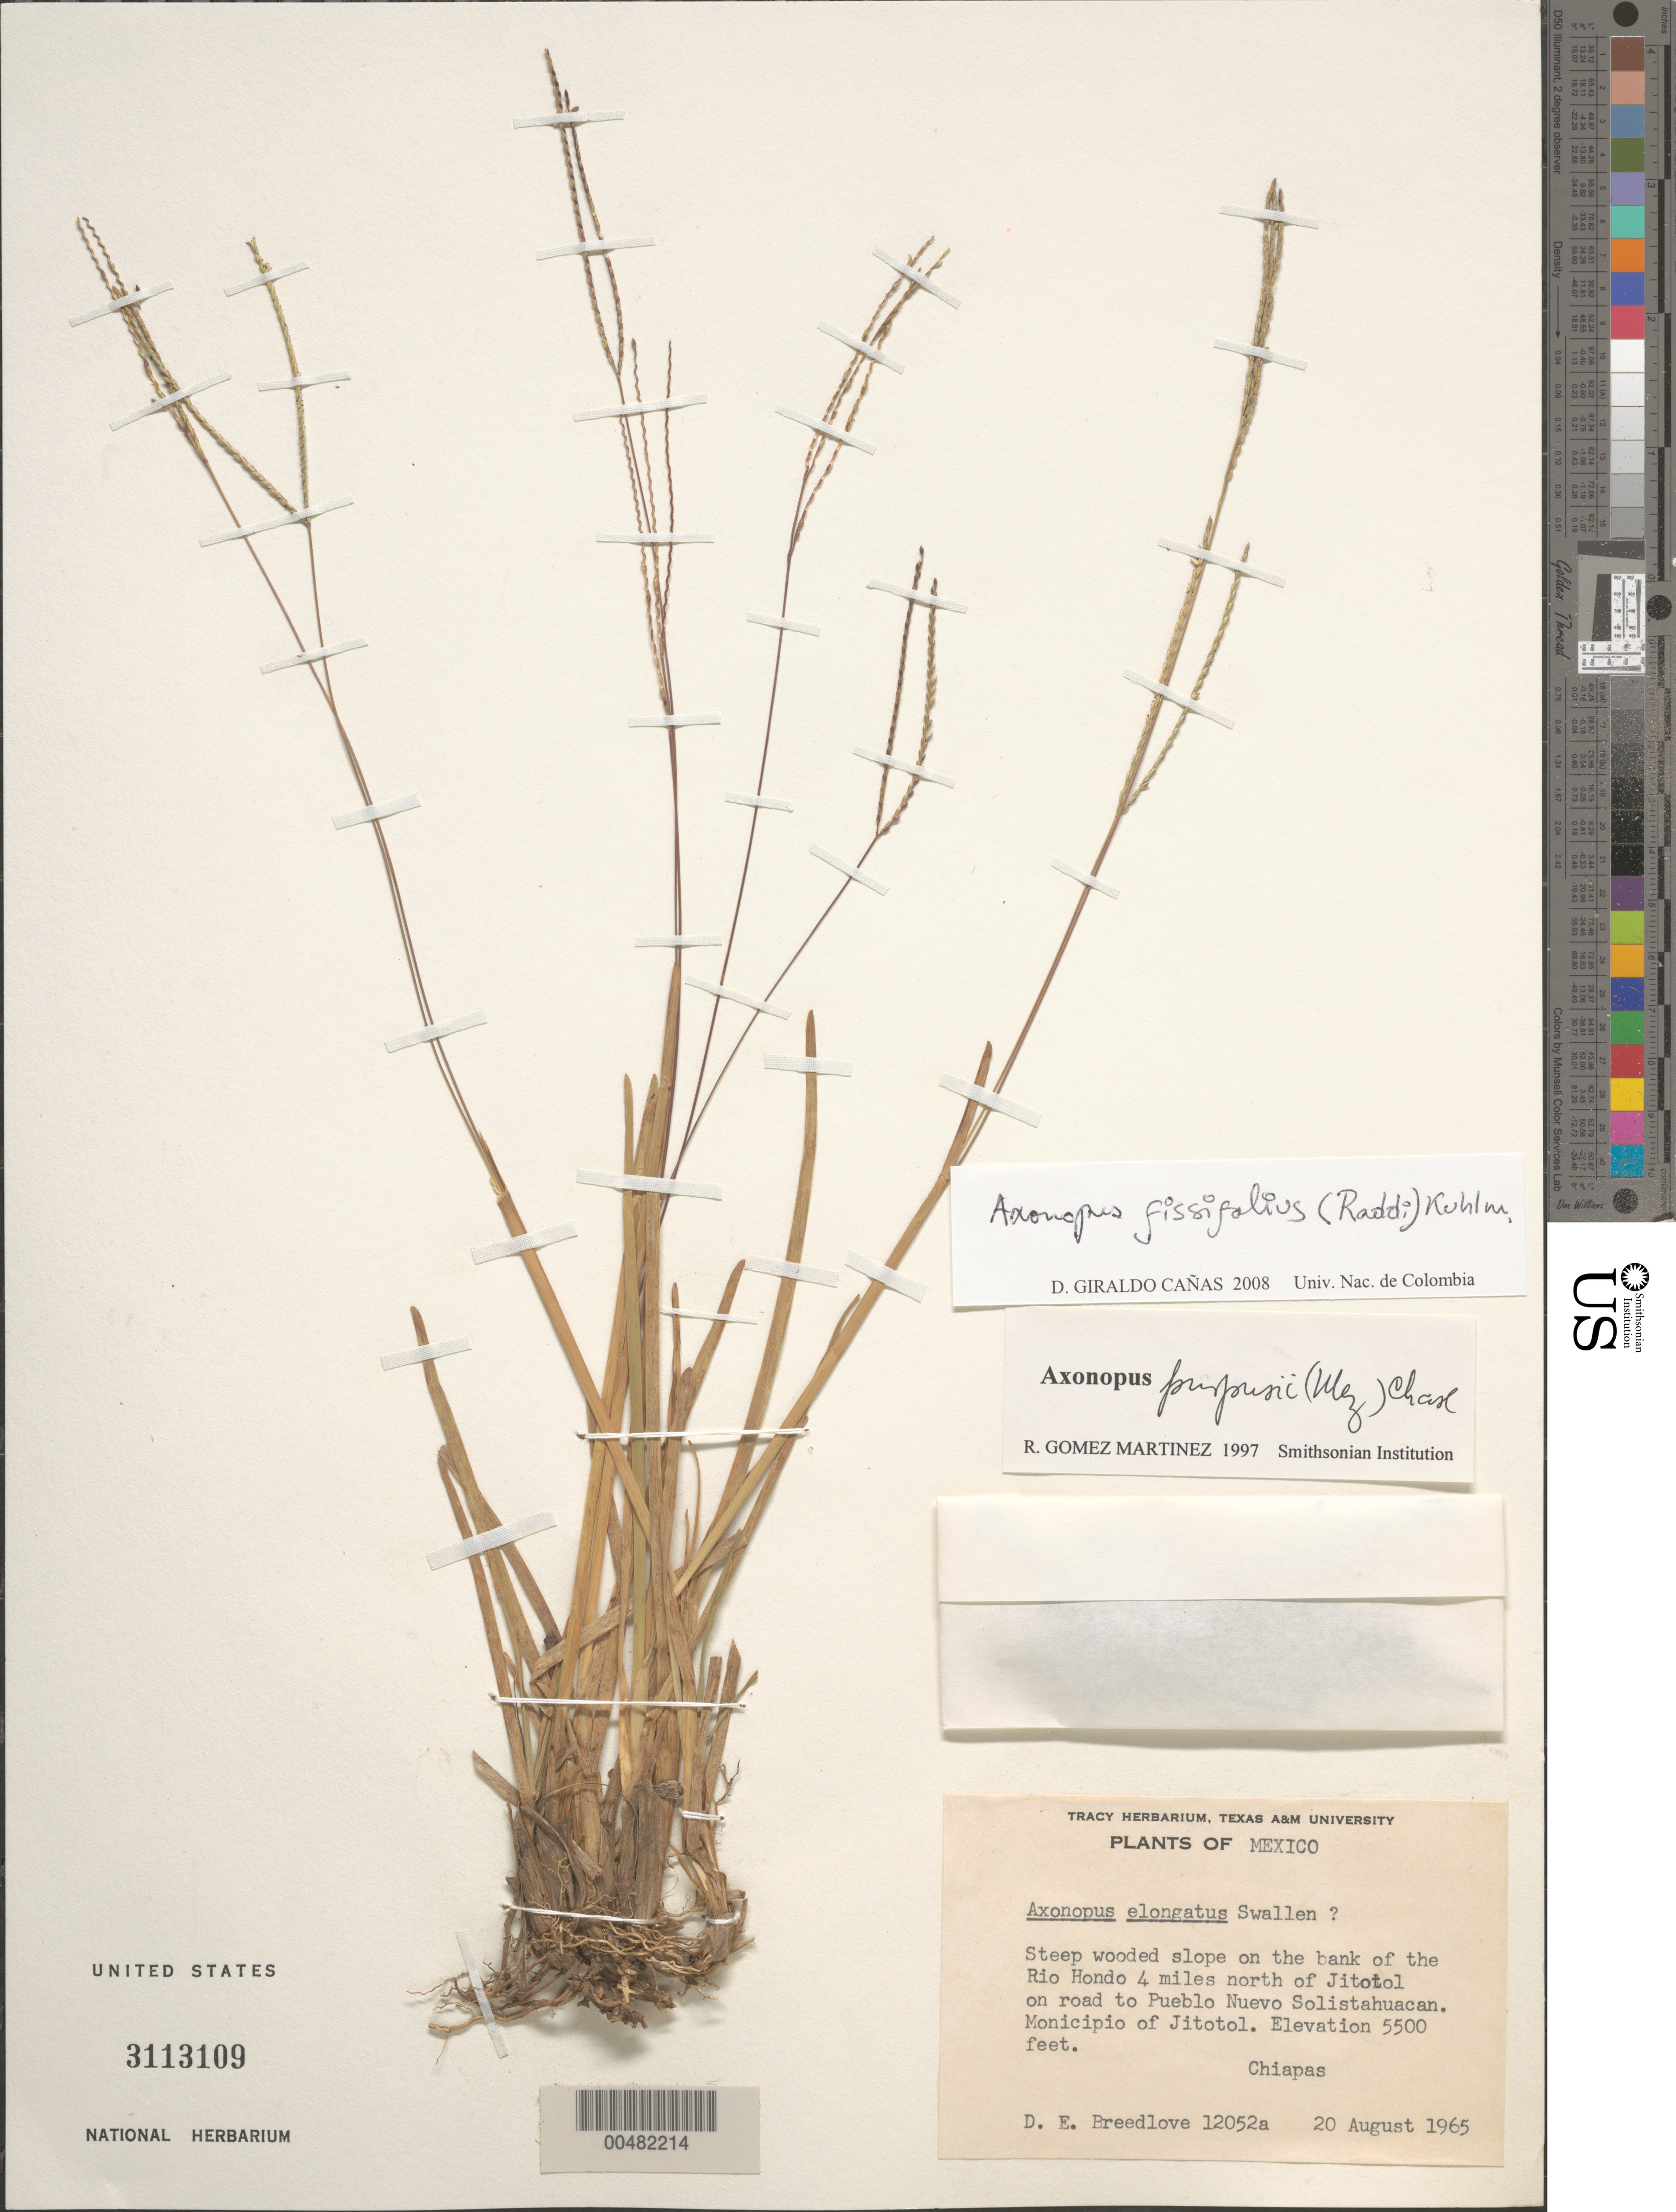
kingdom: Plantae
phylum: Tracheophyta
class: Liliopsida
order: Poales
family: Poaceae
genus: Axonopus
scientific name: Axonopus fissifolius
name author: (Raddi) Kuhlm.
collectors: D. E. Breedlove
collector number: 12052a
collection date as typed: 20 Aug 1965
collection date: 1965-08-20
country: Mexico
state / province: Chiapas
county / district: Jitotol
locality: On the bank of the Rio Hondo 4 mi N of Jitotol on road to Pueblo Nuevo Solistahuacán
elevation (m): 1676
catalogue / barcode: US 3113109